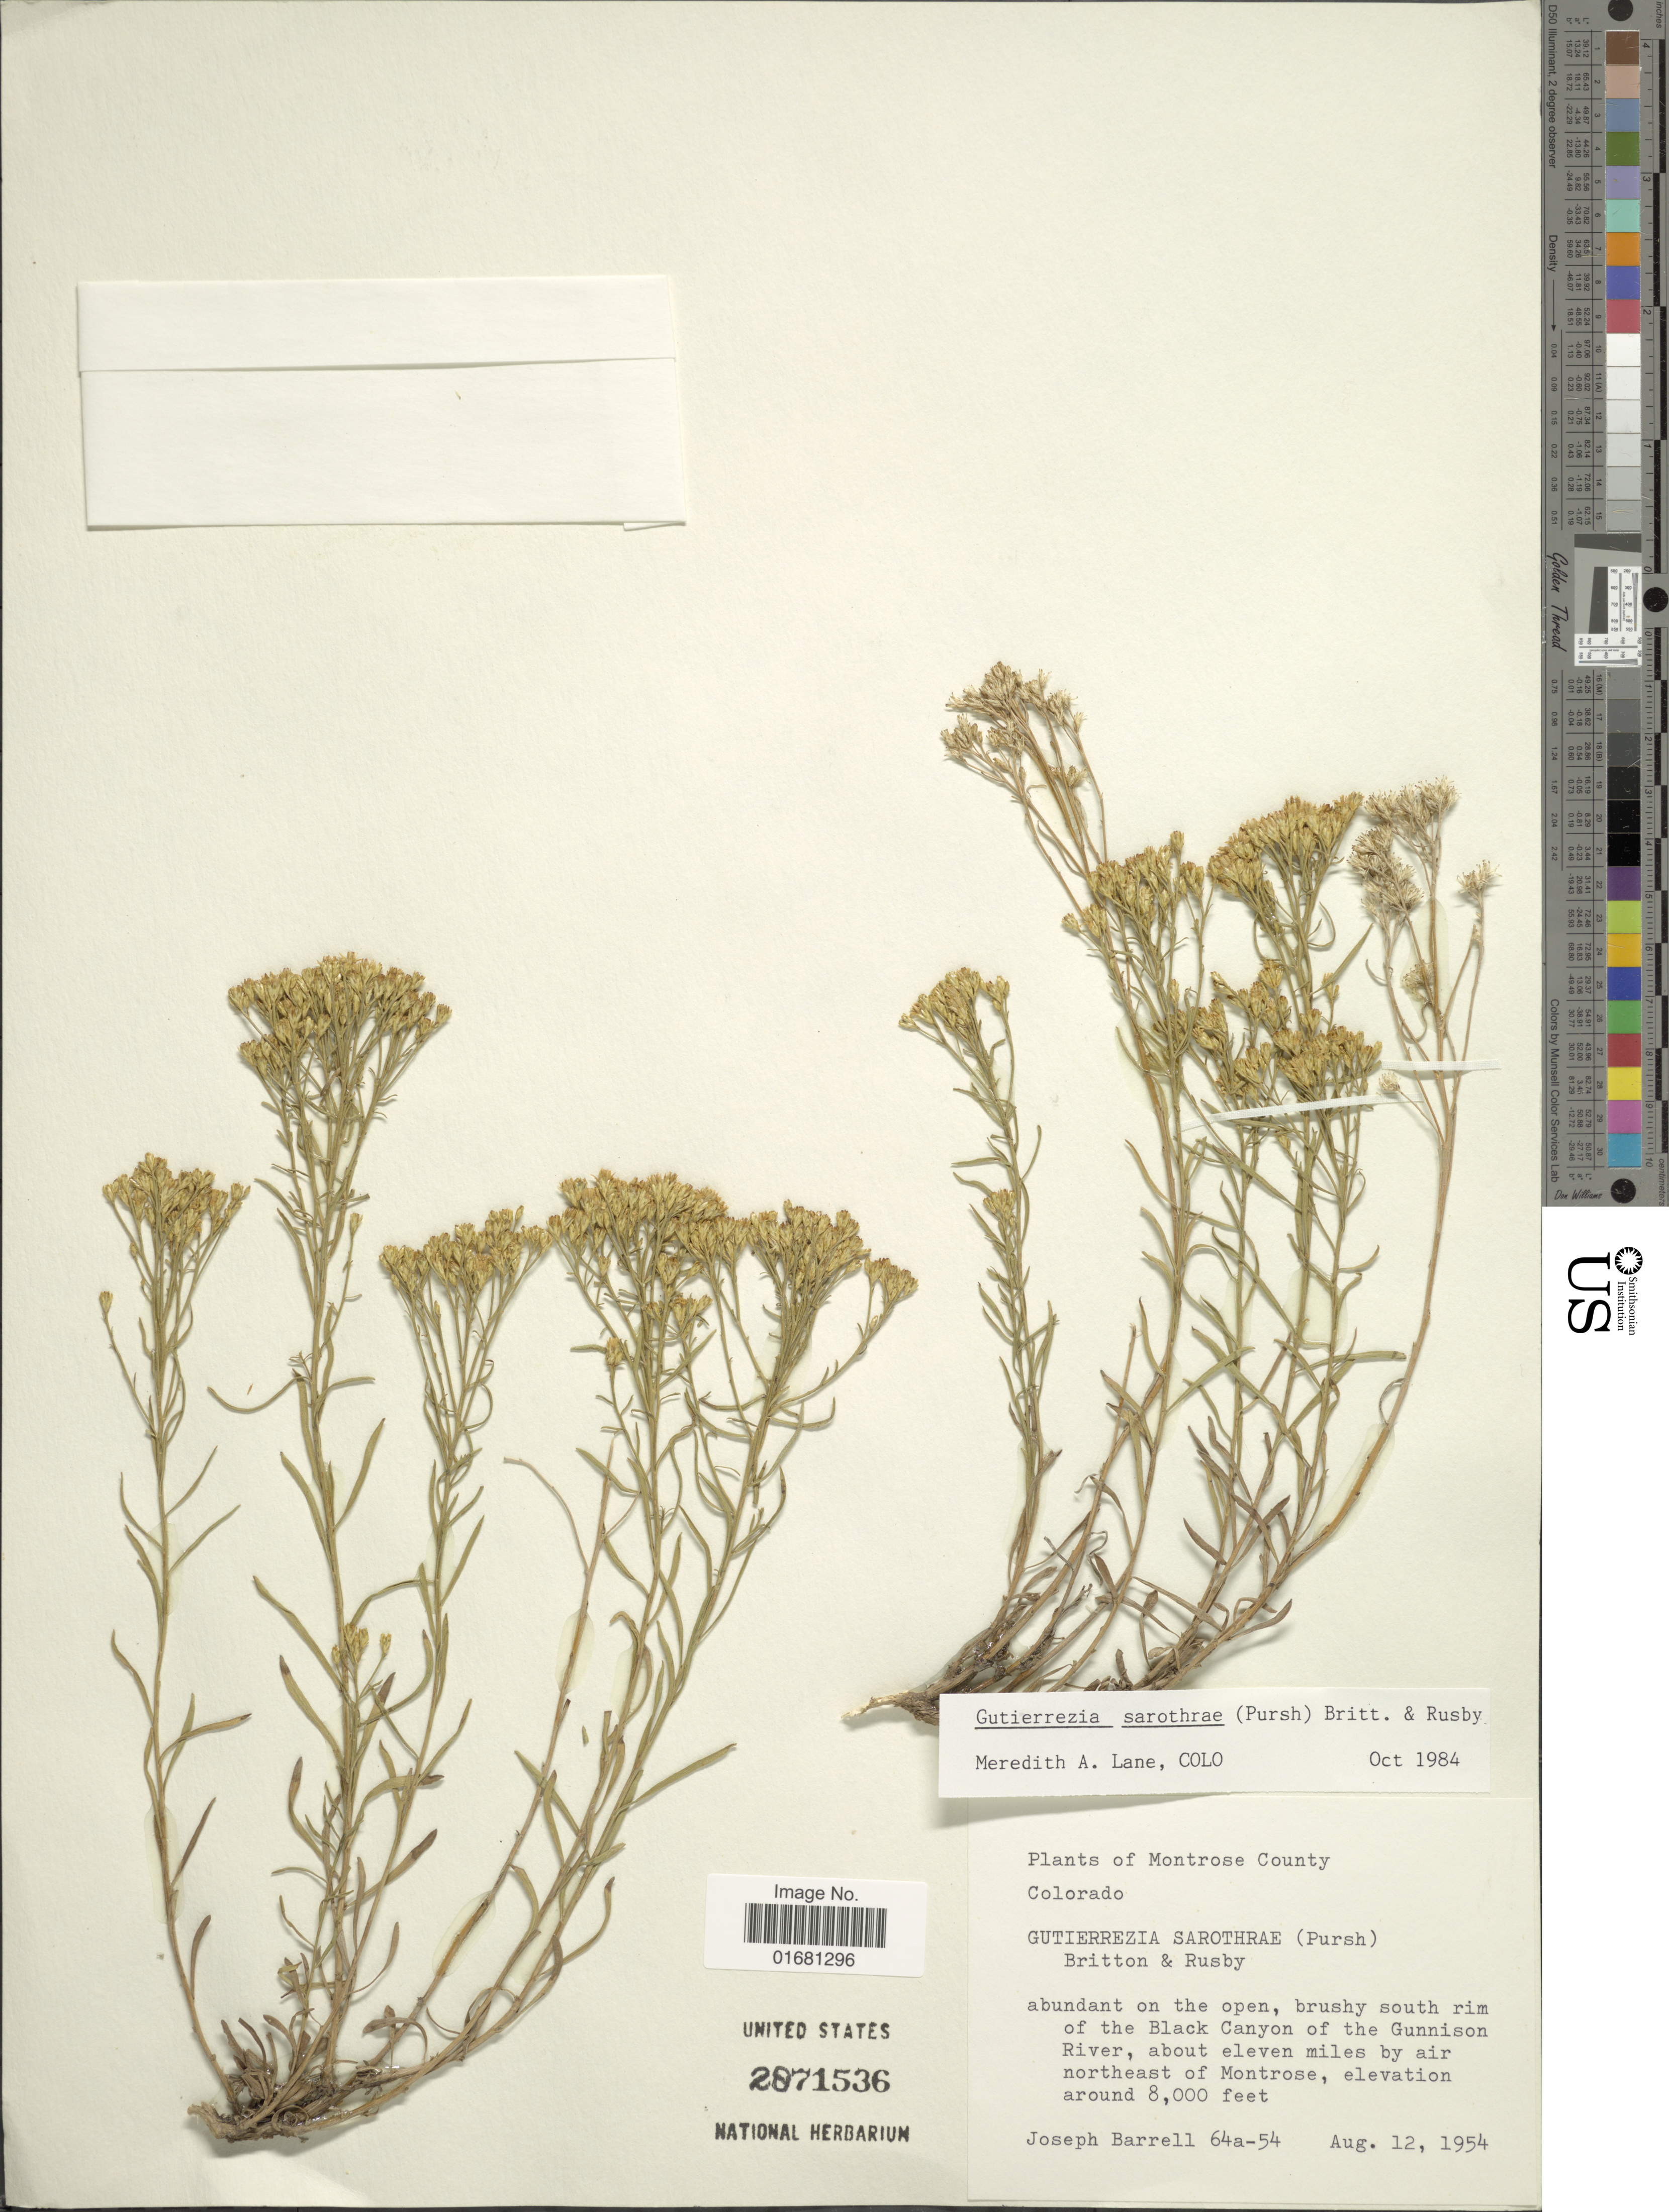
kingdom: Plantae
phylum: Tracheophyta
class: Magnoliopsida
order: Asterales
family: Asteraceae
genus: Gutierrezia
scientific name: Gutierrezia sarothrae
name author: (Pursh) Britton & Rusby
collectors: J. Barrell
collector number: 64a-54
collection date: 1954-08-12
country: United States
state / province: Colorado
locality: Montrose County. Colorado. on the open, brushy south rim of the Black Canyon of the Gunnison River, about eleven miles by air northeast of Montrose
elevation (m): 2438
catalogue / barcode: US 2871536